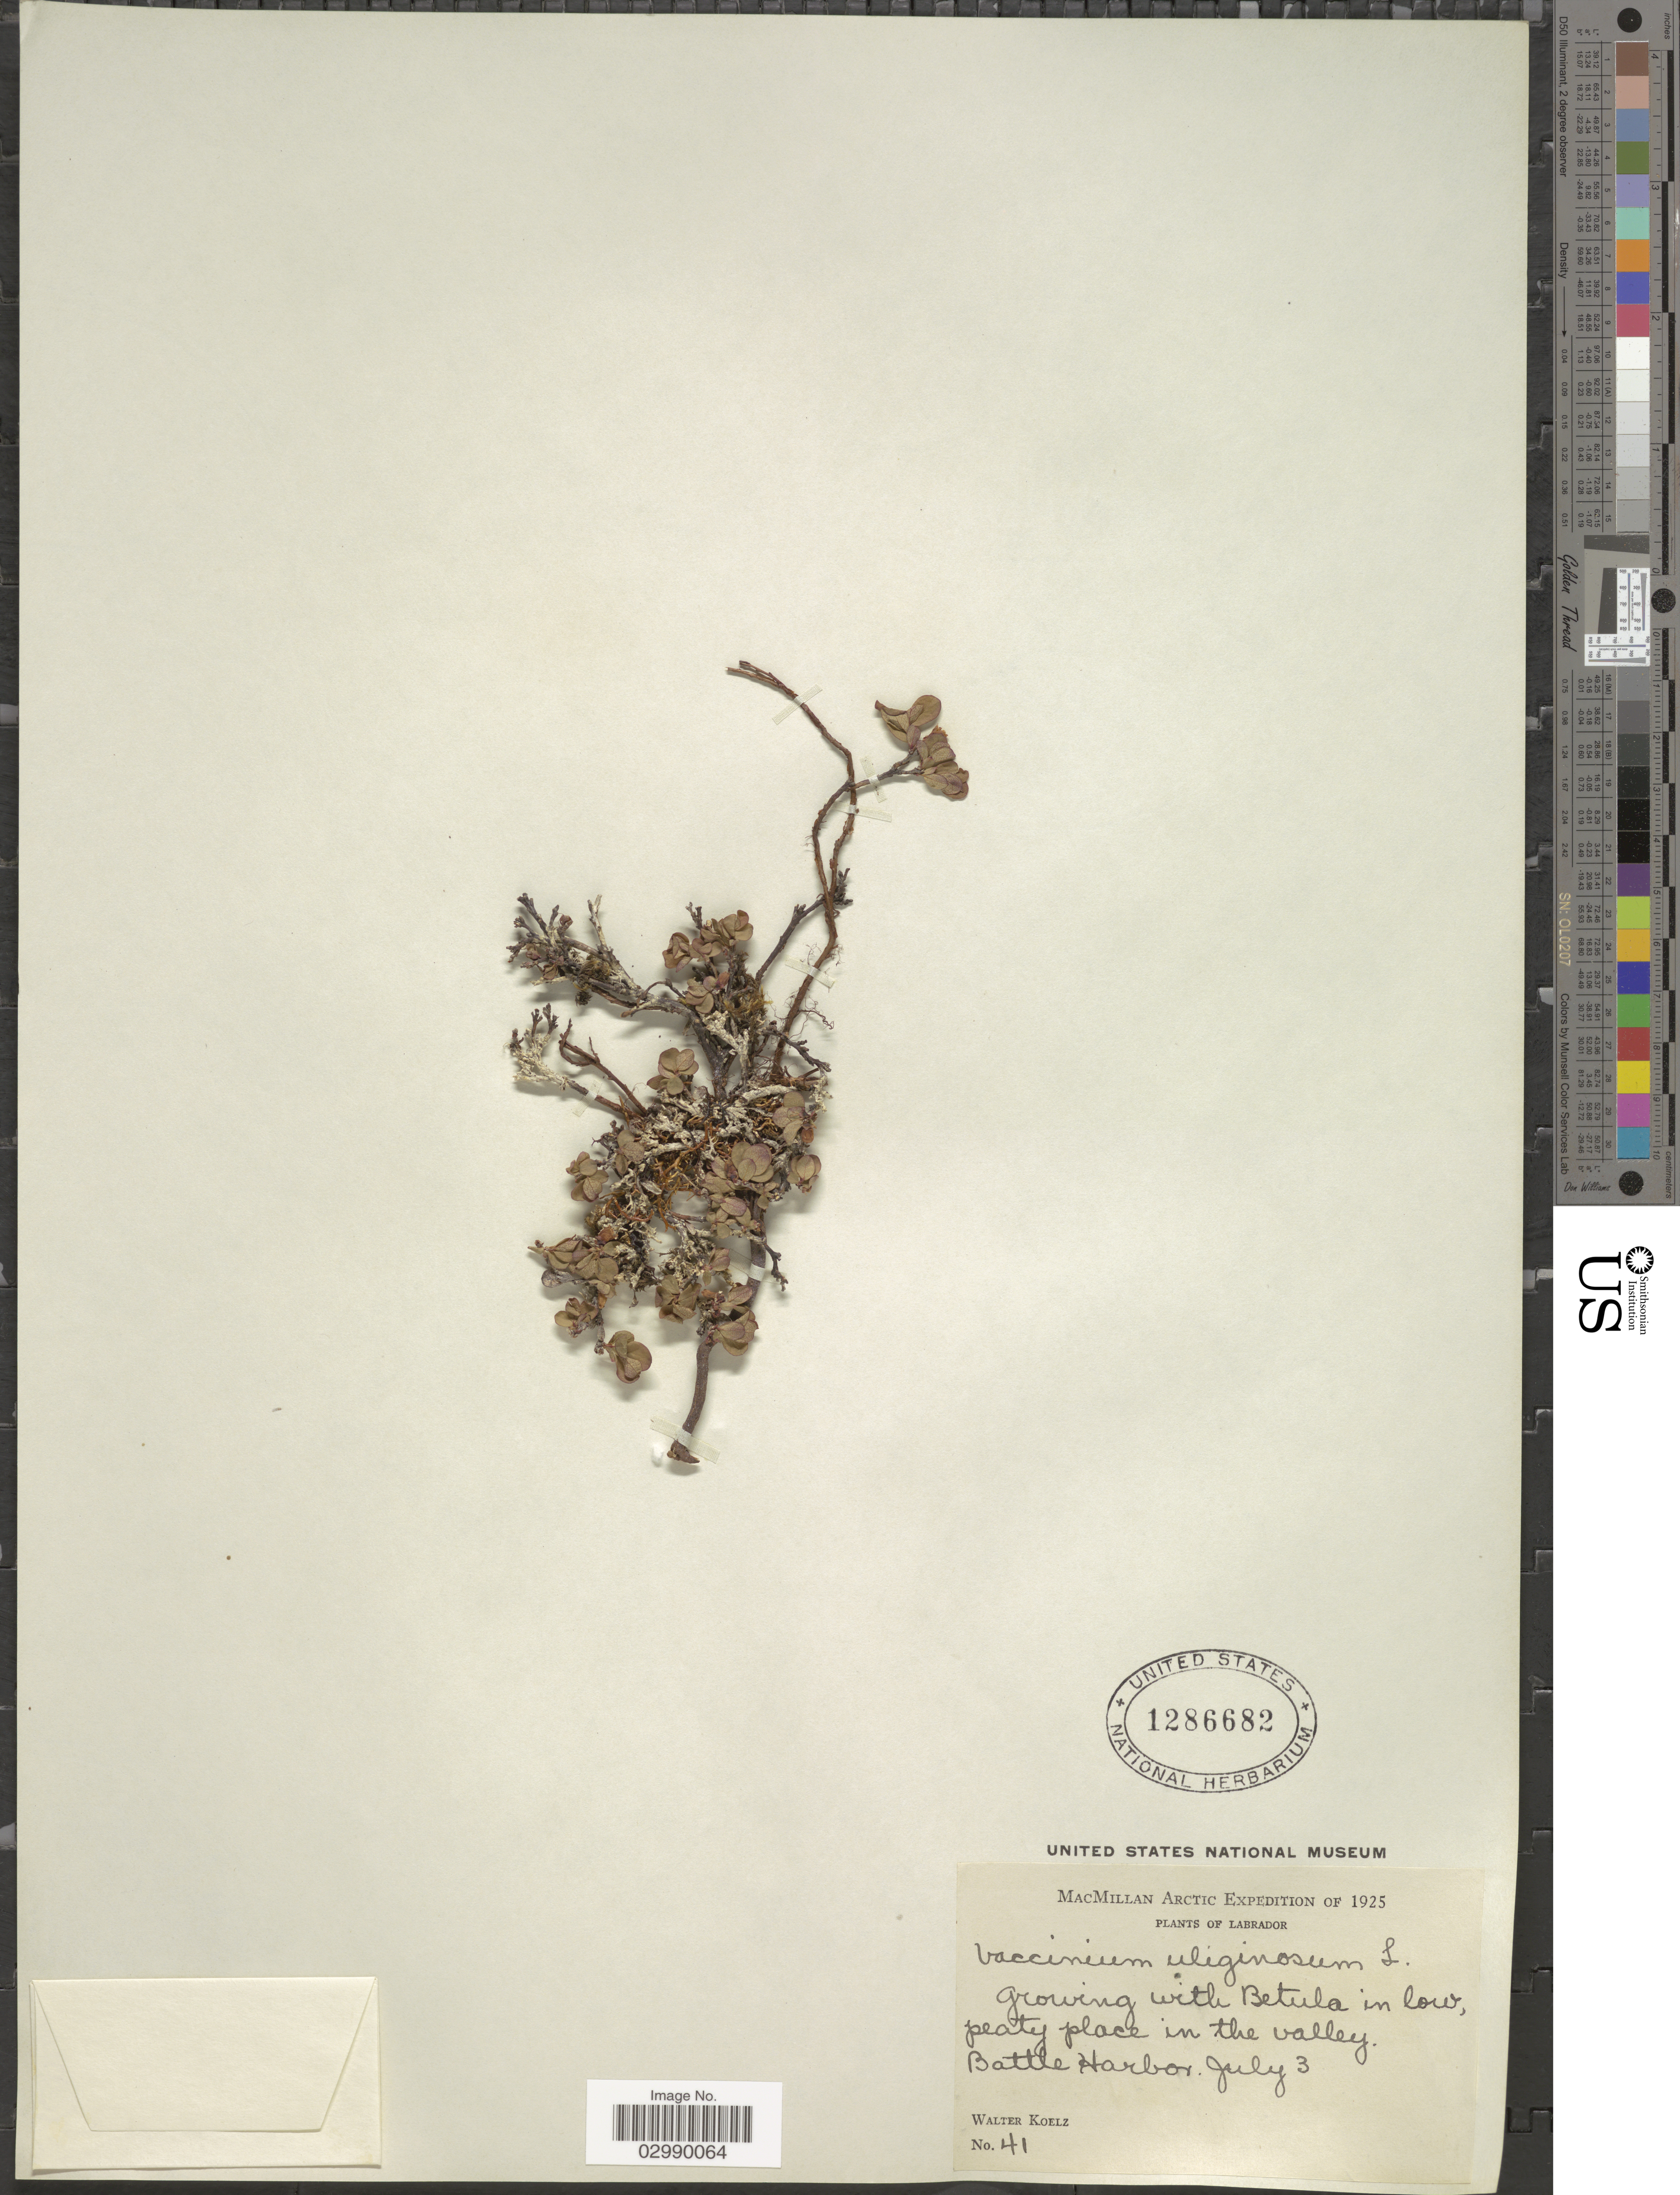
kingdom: Plantae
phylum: Tracheophyta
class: Magnoliopsida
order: Ericales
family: Ericaceae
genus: Vaccinium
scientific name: Vaccinium uliginosum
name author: L.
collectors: W. N. Koelz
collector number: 41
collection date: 1925-07-03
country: Canada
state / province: Newfoundland and Labrador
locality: MacMillan Arctic, Labrador, Battle Harbor.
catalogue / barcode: US 1286682